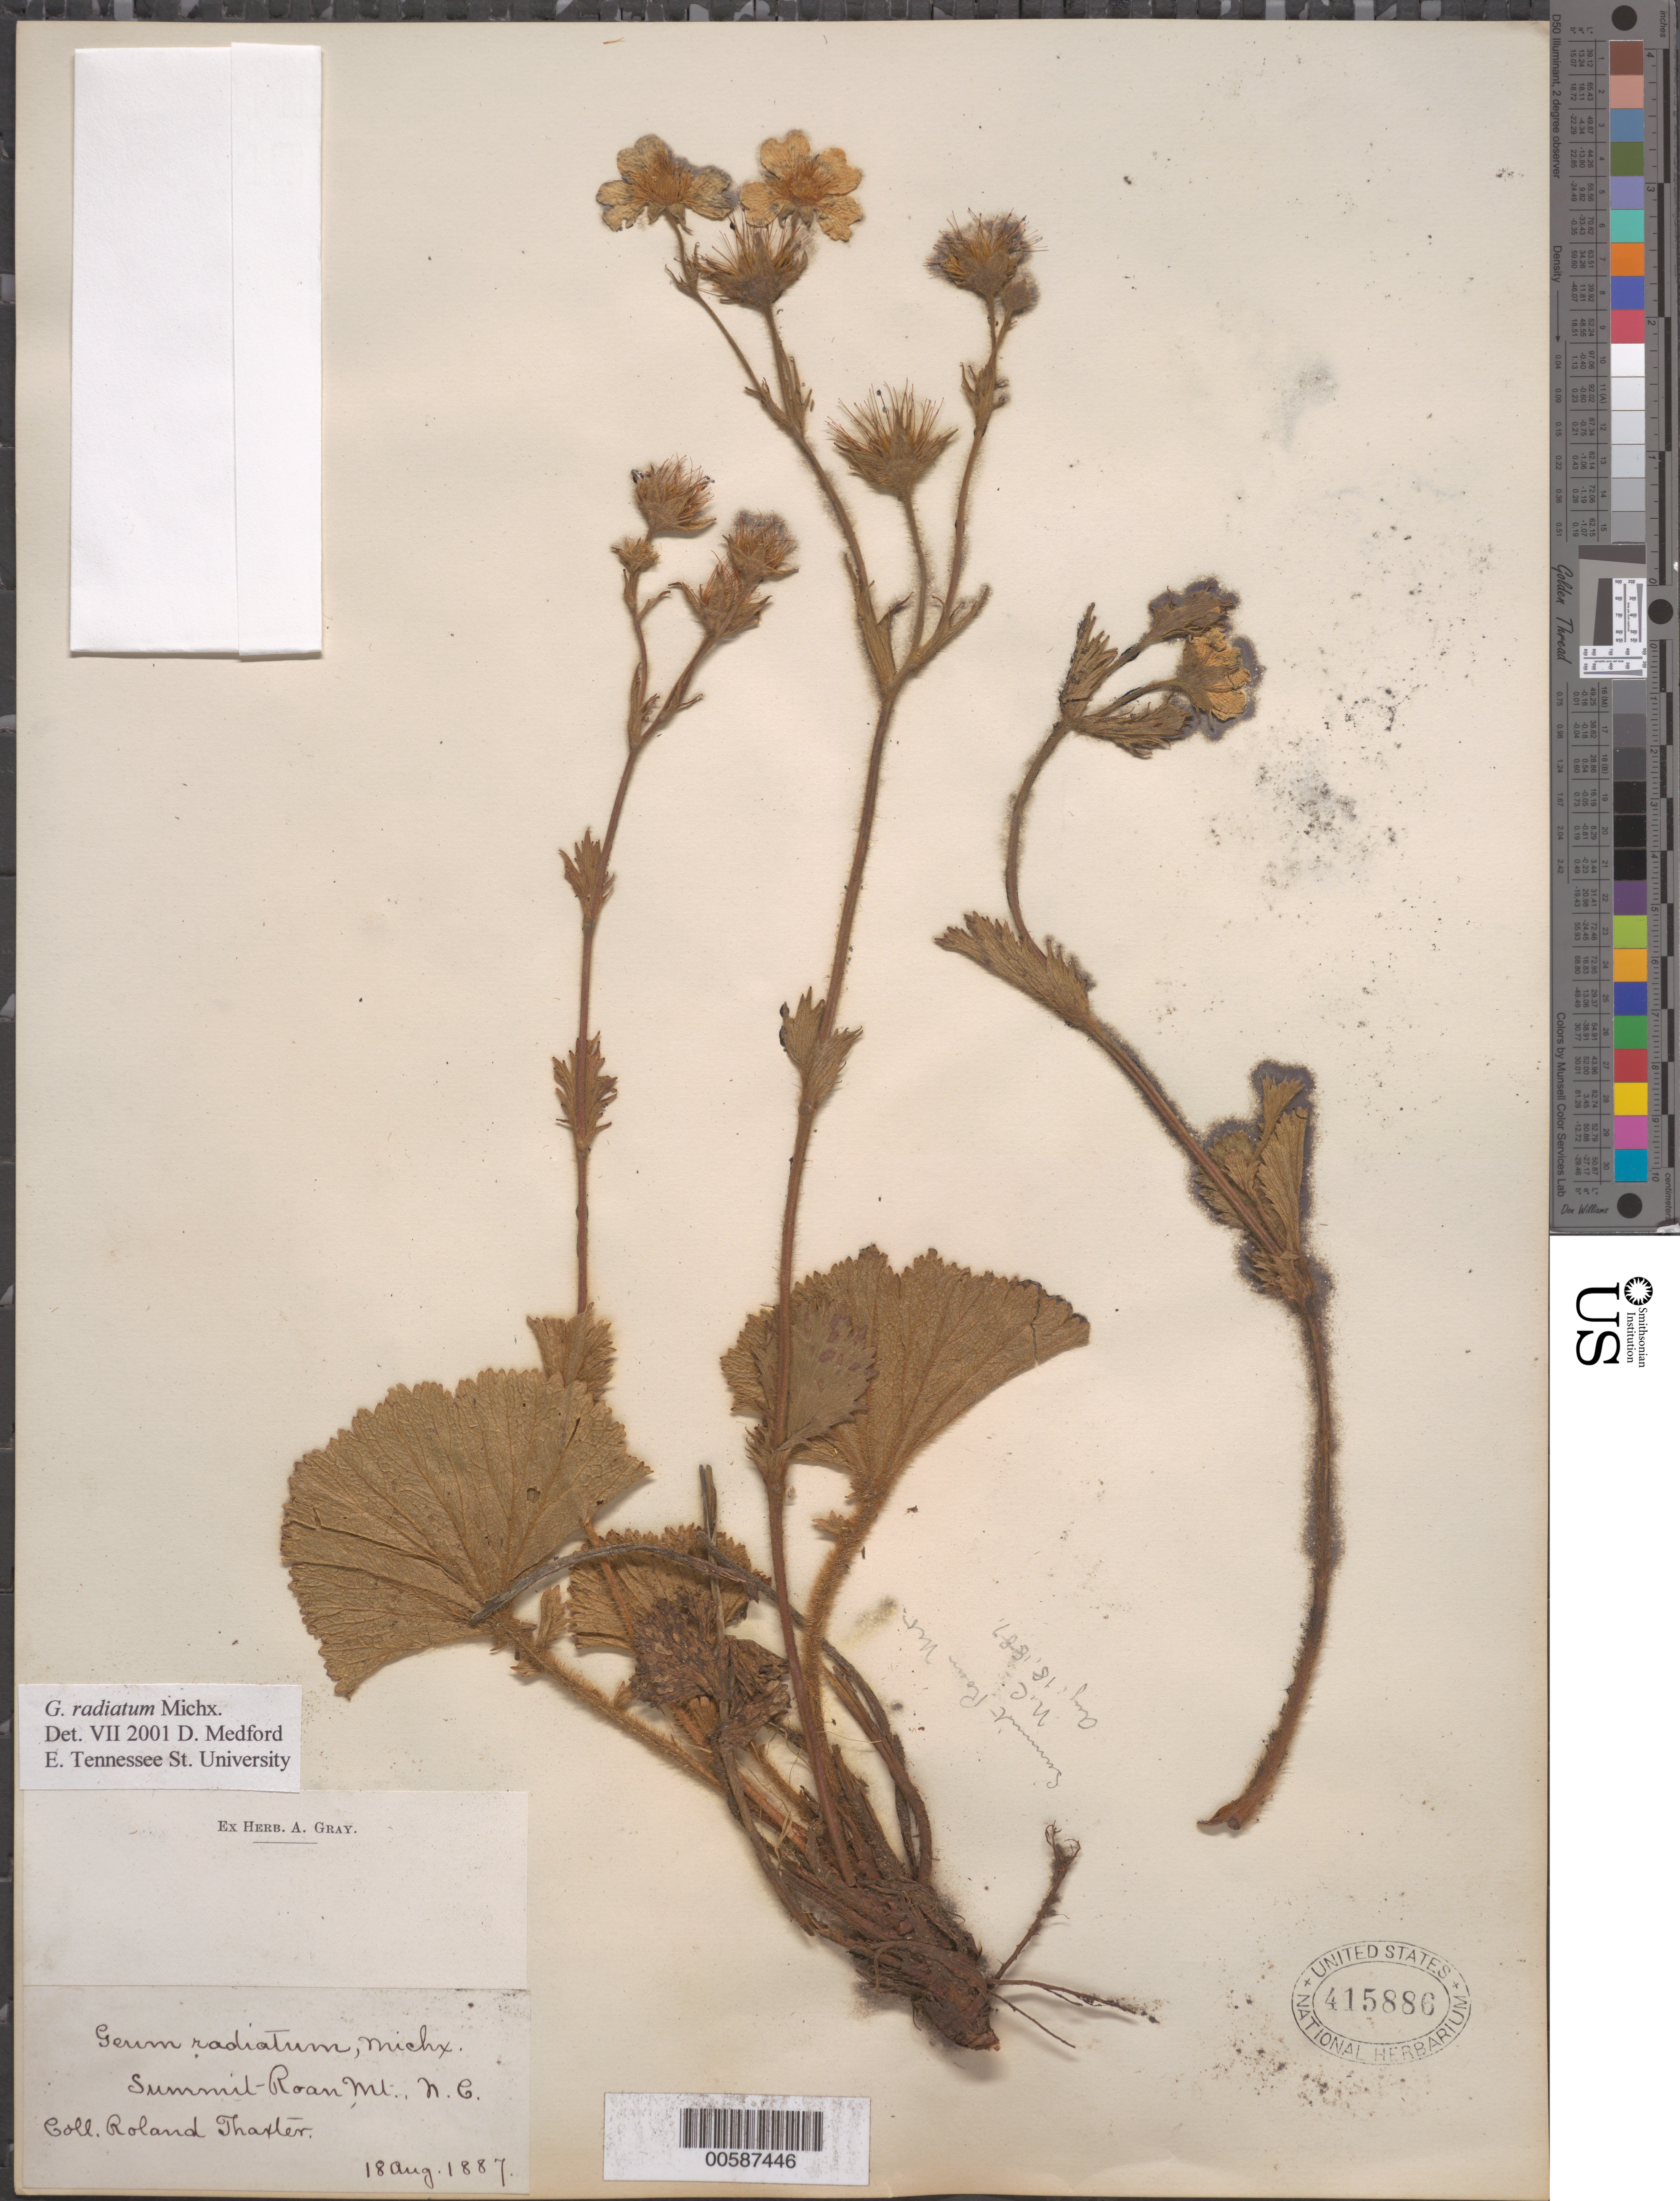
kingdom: Plantae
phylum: Tracheophyta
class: Magnoliopsida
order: Rosales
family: Rosaceae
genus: Geum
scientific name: Geum radiatum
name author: Michx.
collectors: R. Thaxter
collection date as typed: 18 Aug 1887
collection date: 1887-08-18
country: United States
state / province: North Carolina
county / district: Mitchell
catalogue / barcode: US 415886